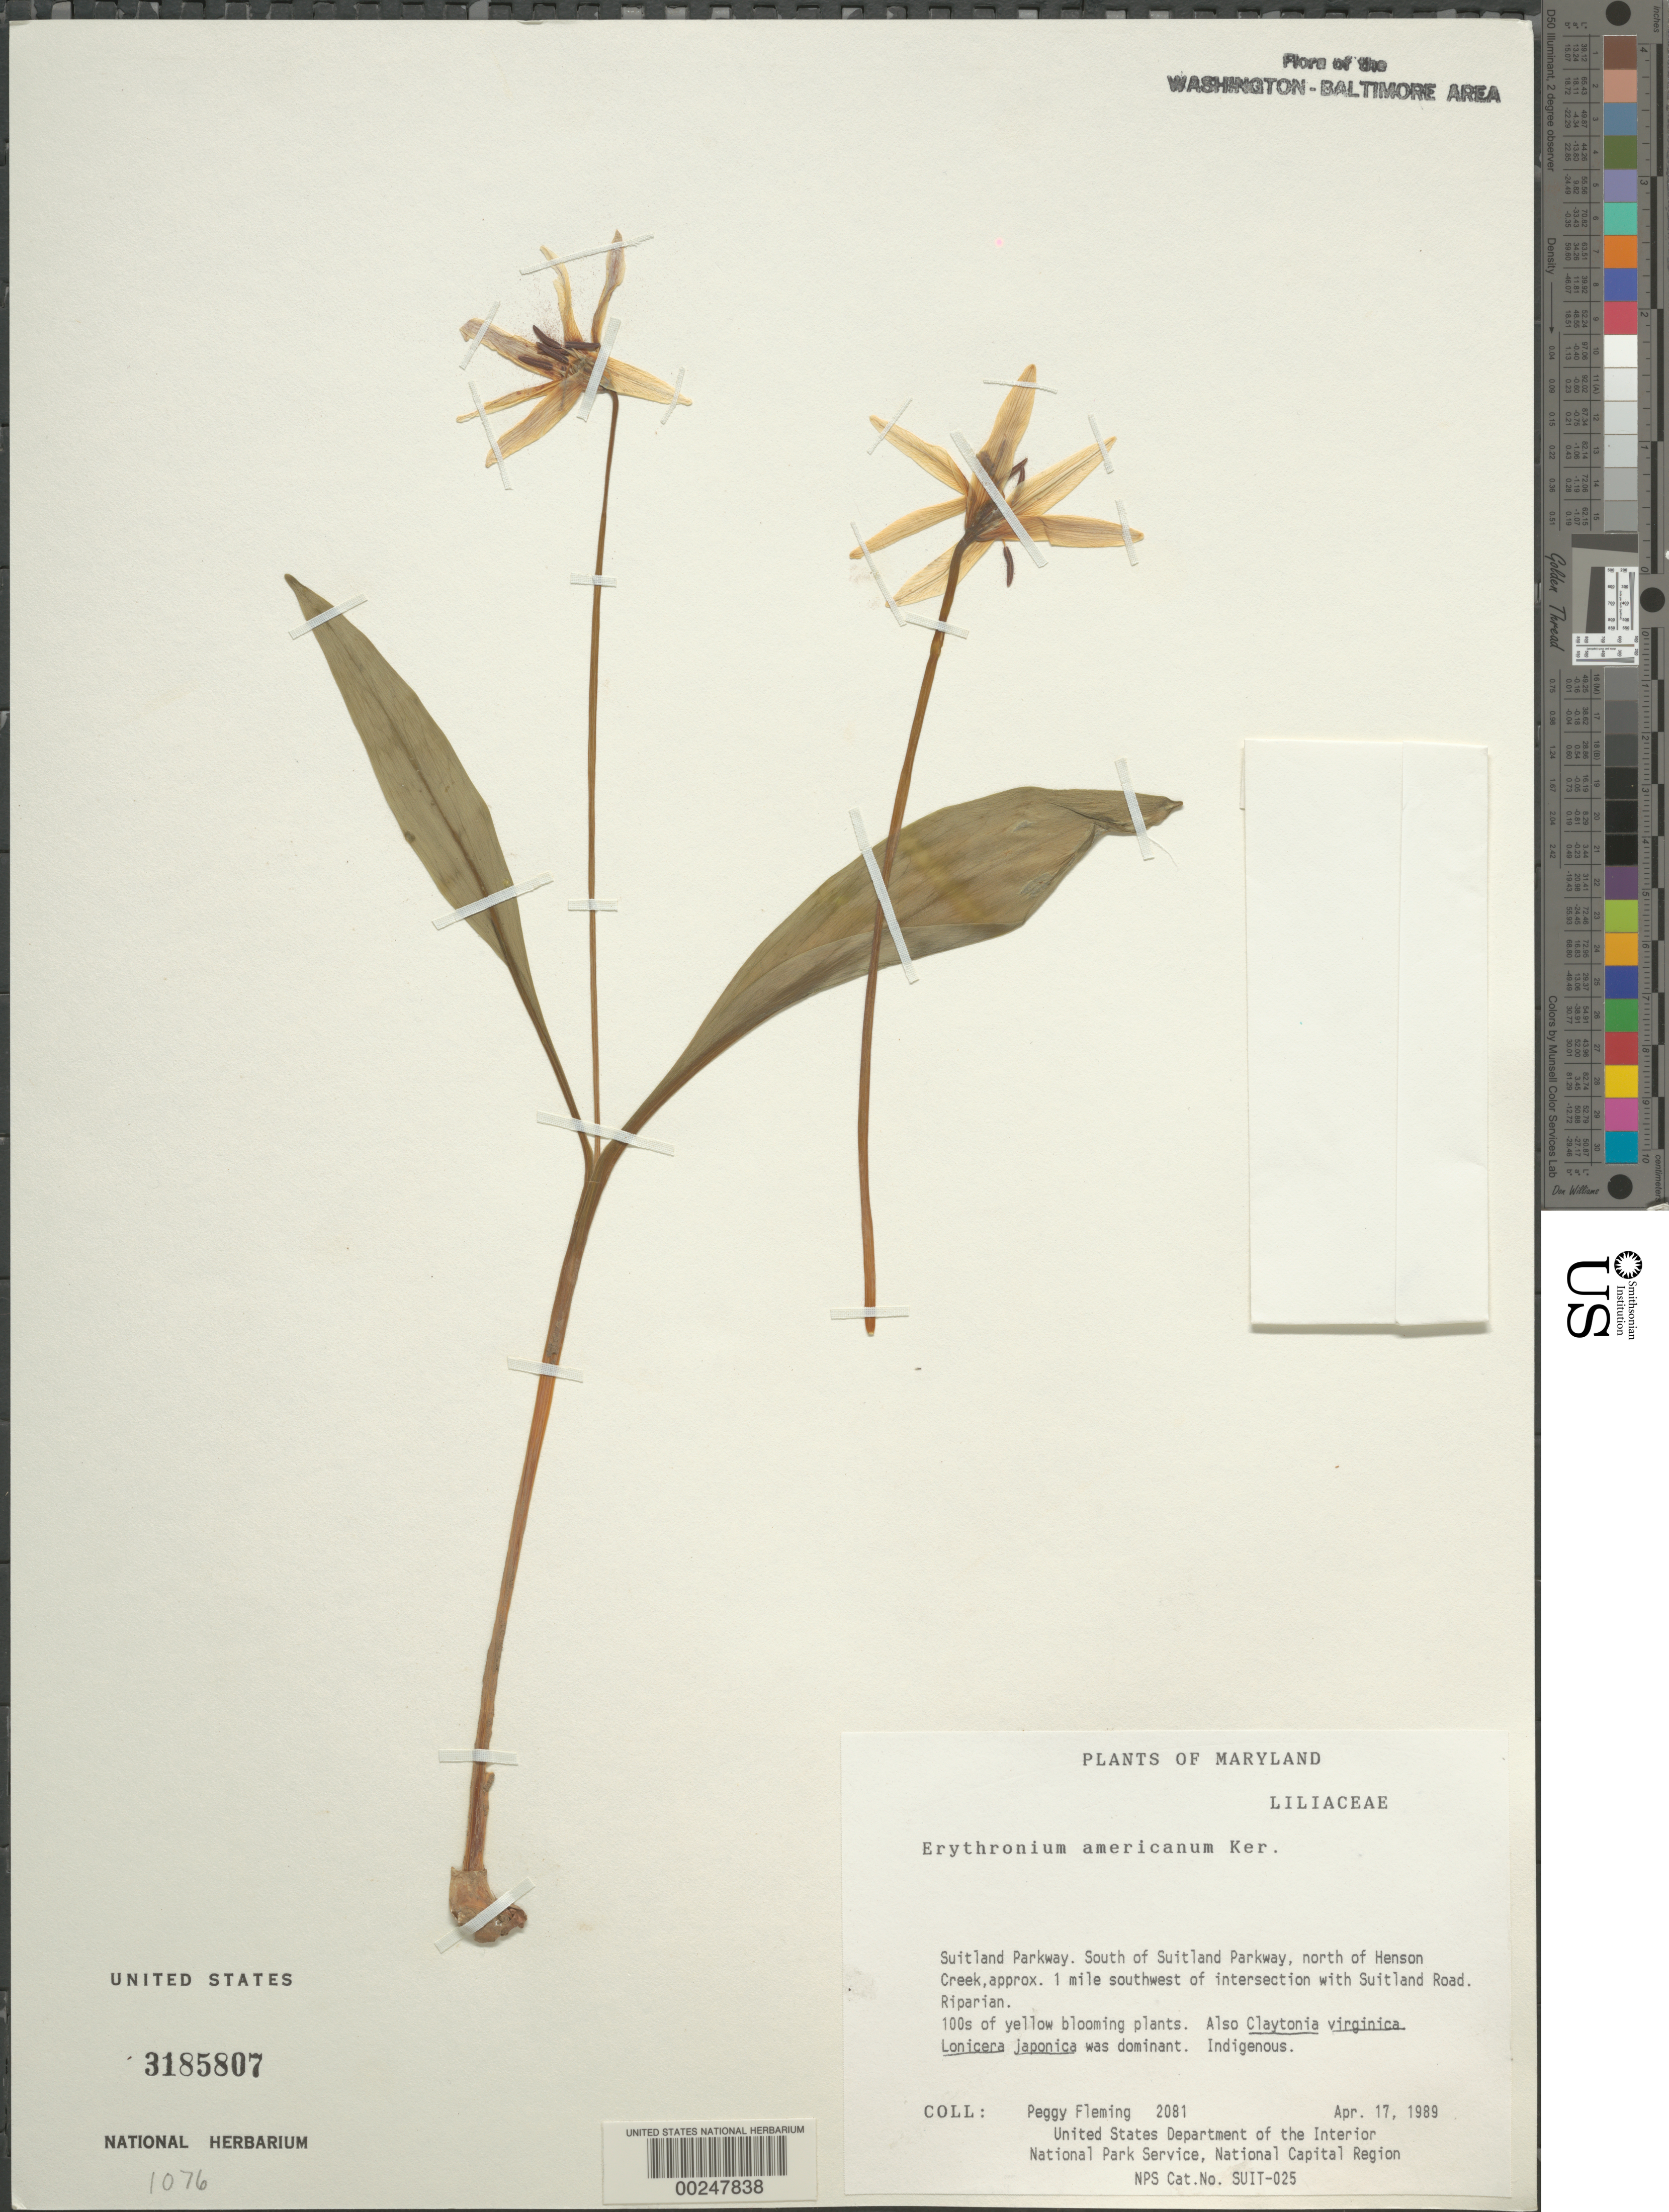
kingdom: Plantae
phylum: Tracheophyta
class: Liliopsida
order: Liliales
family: Liliaceae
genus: Erythronium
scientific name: Erythronium americanum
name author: Ker Gawl.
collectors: P. Fleming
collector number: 2081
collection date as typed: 17 Apr 1989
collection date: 1989-04-17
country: United States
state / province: Maryland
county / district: Prince George's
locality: Suitland Parkway, S of Parkway, N of Henson Creek, SW of intersection of Suitland Rd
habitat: Riparian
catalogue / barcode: US 3185807